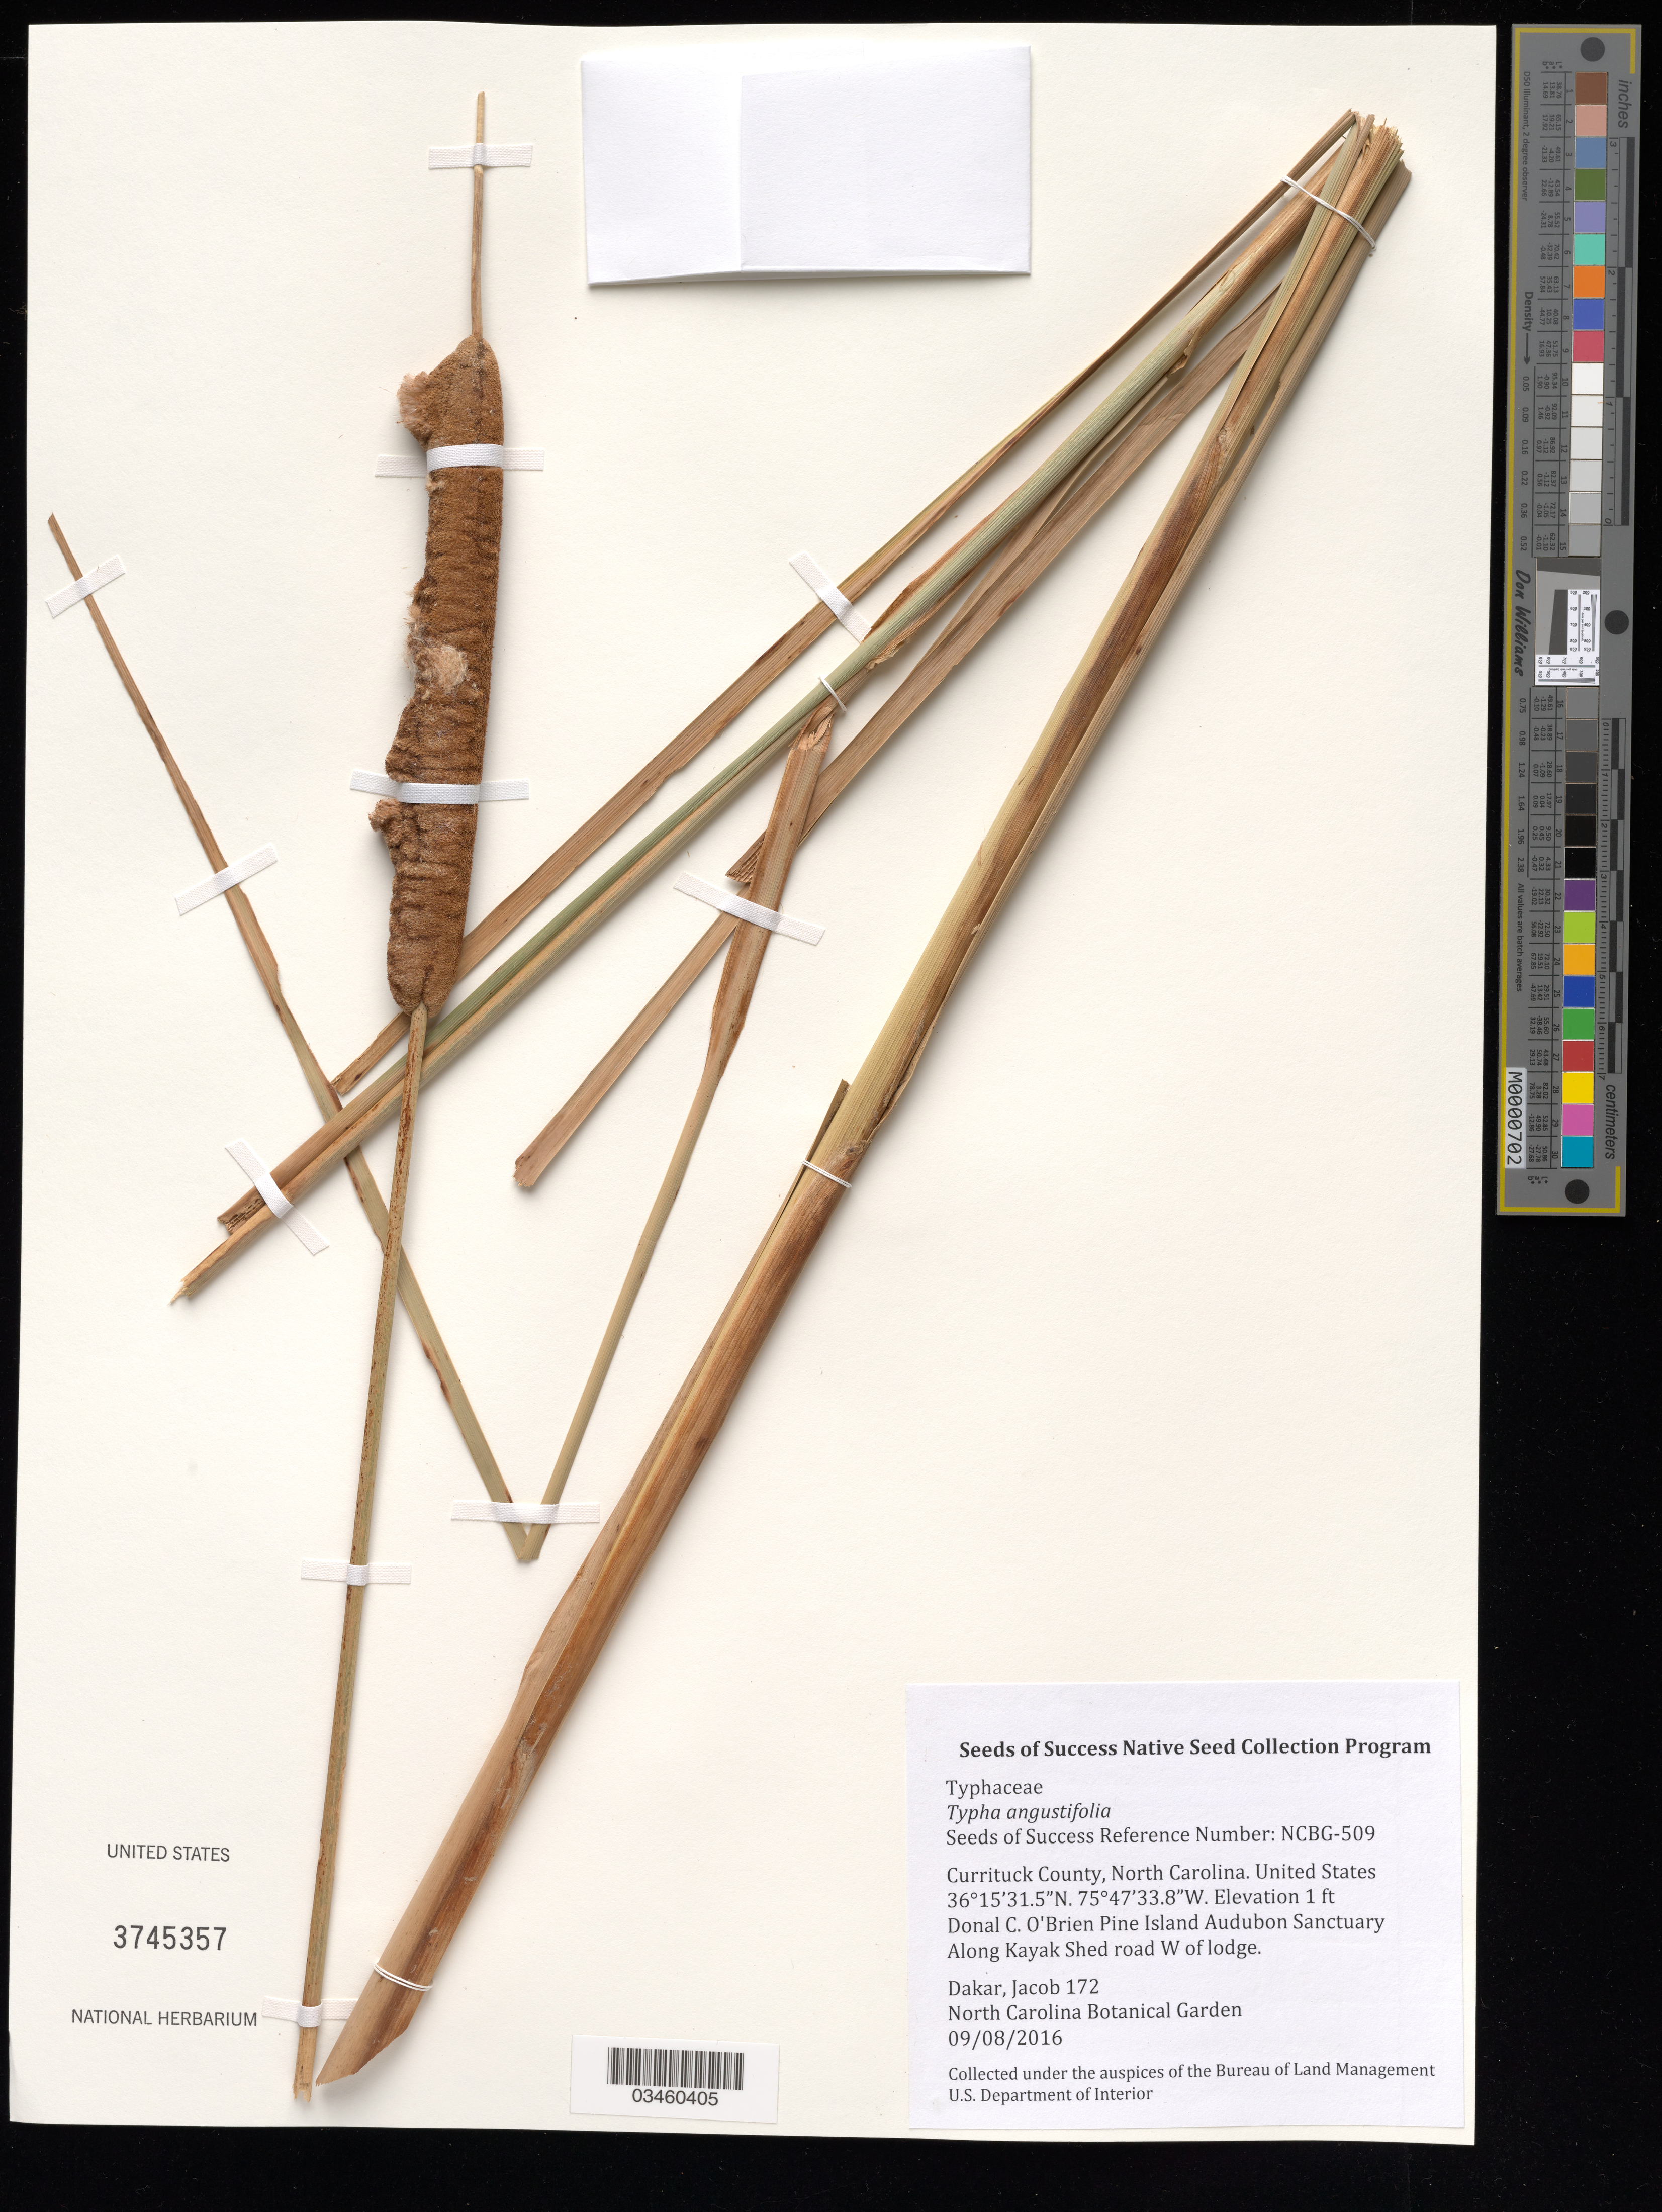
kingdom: Plantae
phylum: Tracheophyta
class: Liliopsida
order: Poales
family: Typhaceae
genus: Typha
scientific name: Typha angustifolia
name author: L.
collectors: J. Dakar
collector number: NCBG-509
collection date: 2016-09-08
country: United States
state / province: North Carolina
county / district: Currituck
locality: Donal C. O'Brien Pine Island Sanctuary, along Kayak Shed Road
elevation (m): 0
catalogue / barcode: US 3745357